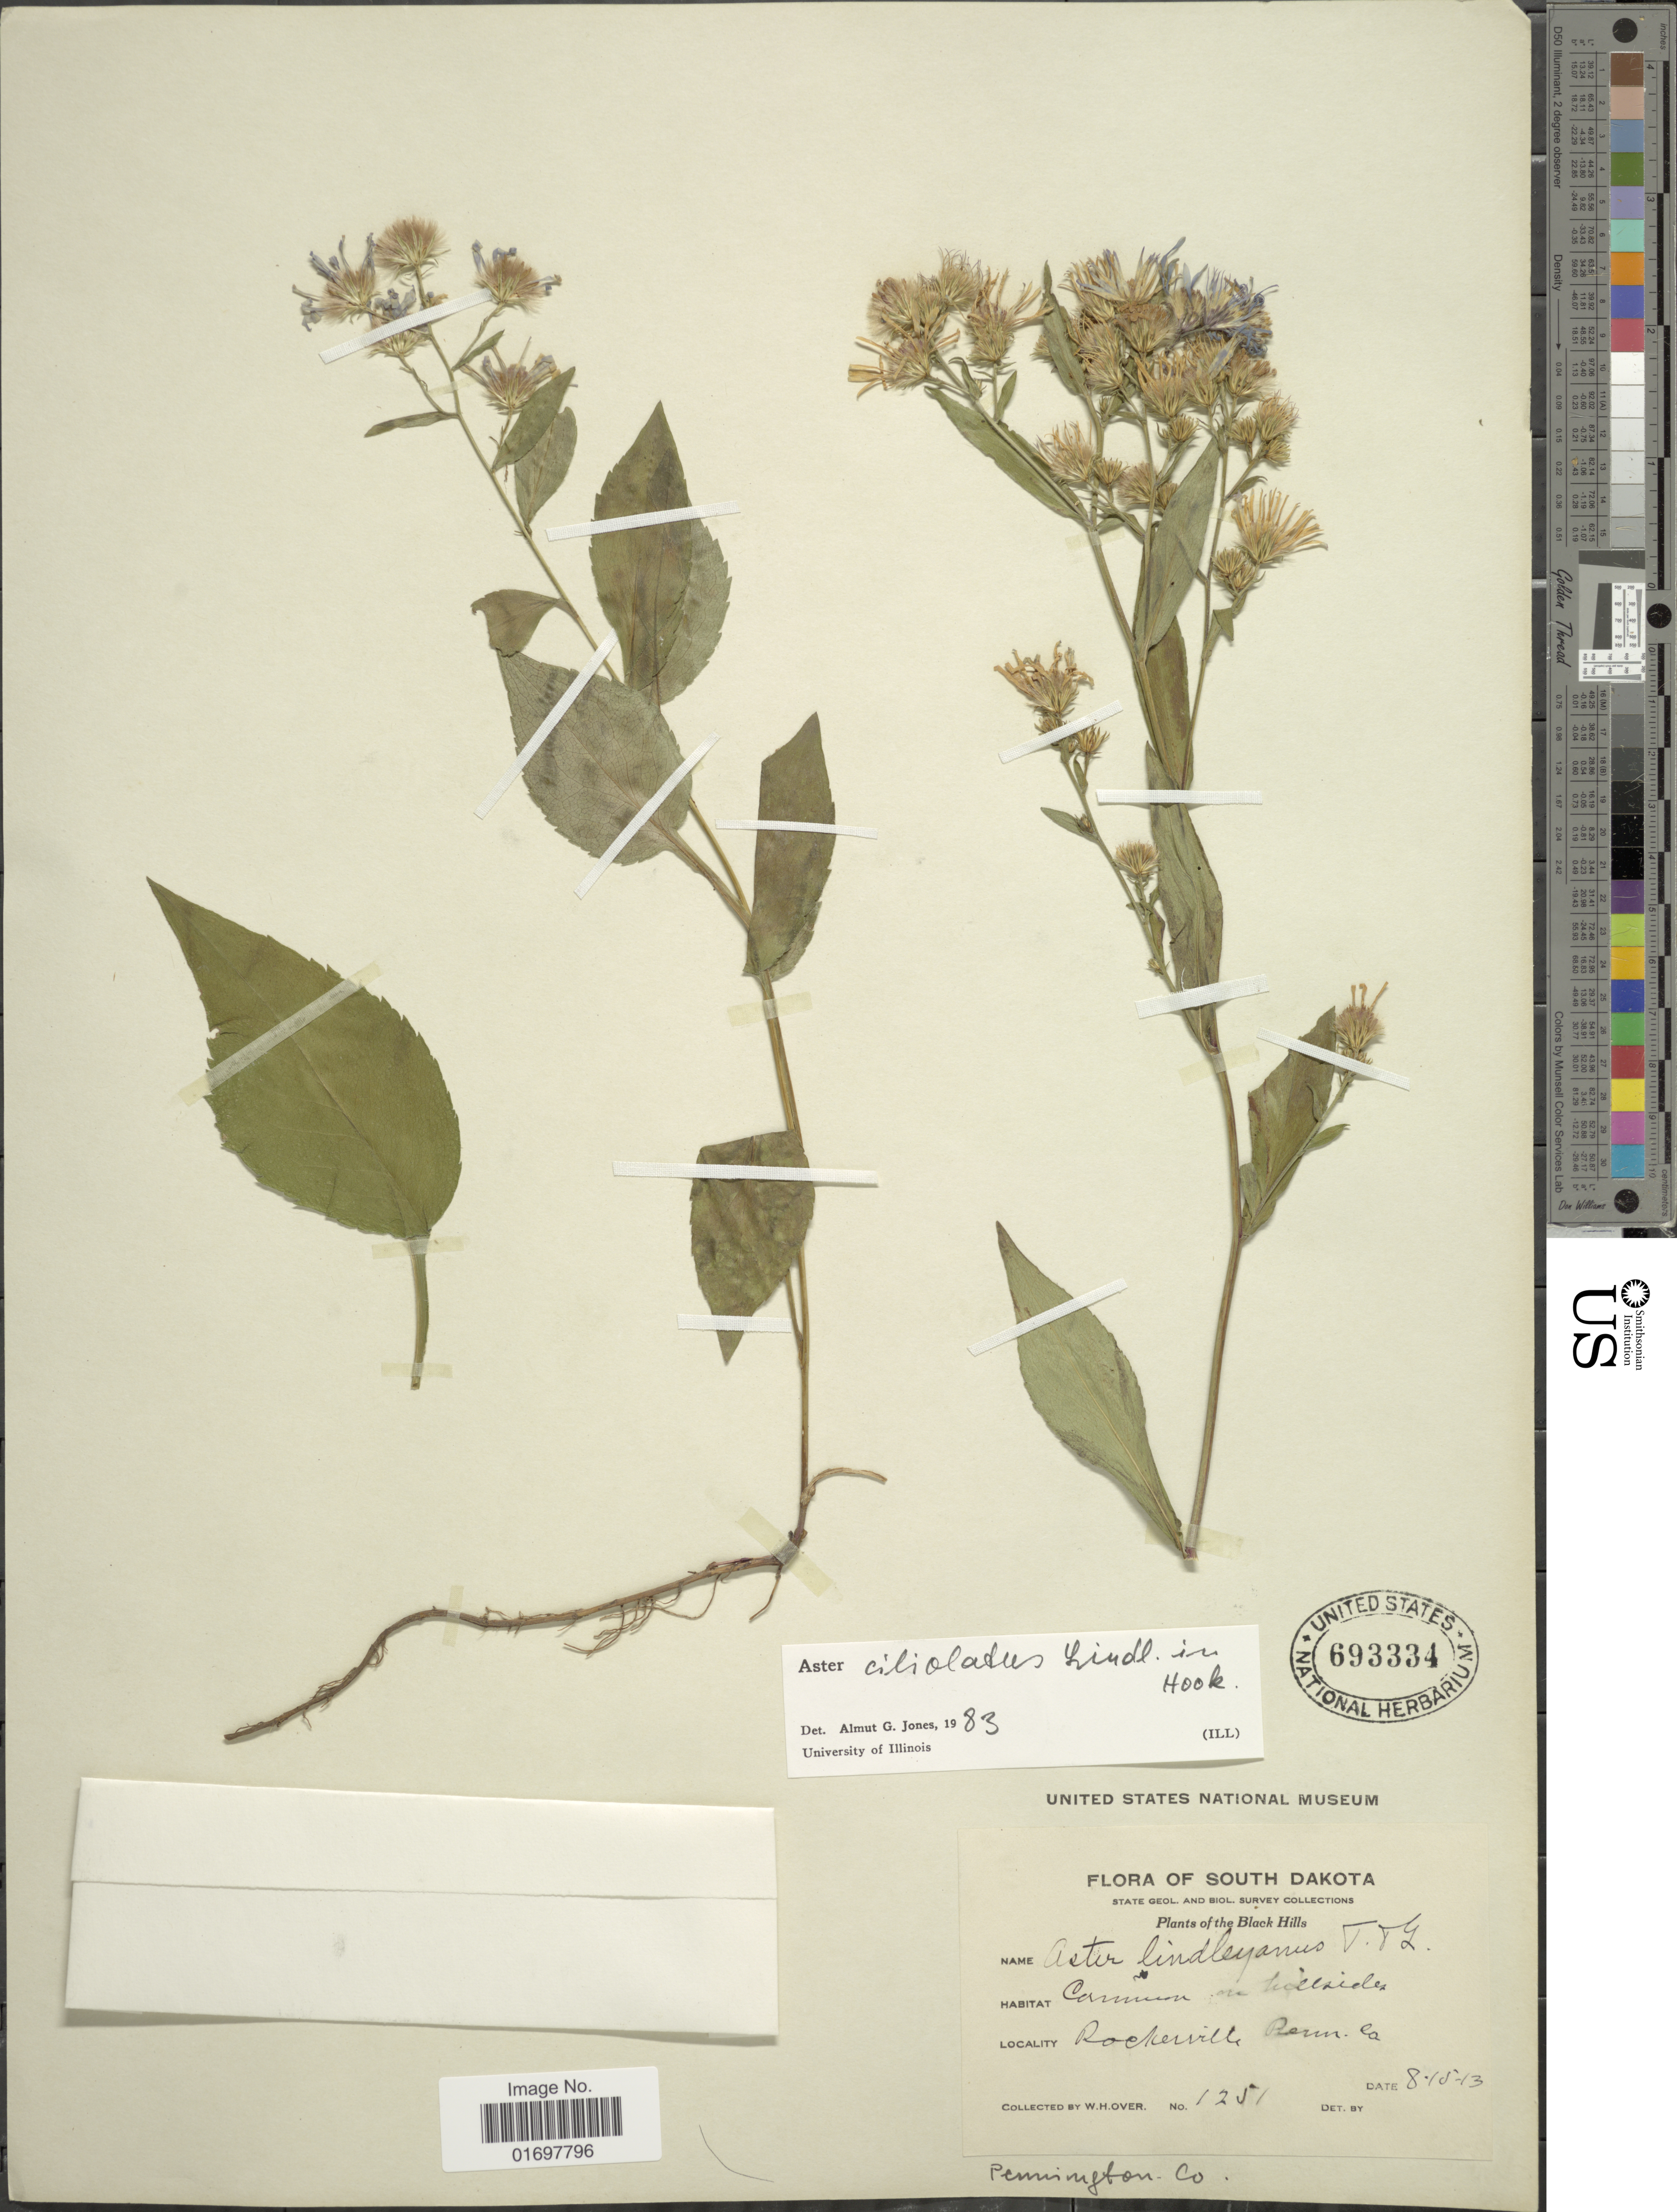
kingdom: Plantae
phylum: Tracheophyta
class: Magnoliopsida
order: Asterales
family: Asteraceae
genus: Symphyotrichum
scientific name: Symphyotrichum ciliolatum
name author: (Lindl.) Á. Löve & D. Löve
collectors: W. Over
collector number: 1251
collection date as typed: Transcribed d/m/y: 15/8/13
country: United States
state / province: South Dakota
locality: Black Hills. Rockerville Rerm. Co.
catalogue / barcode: US 693334